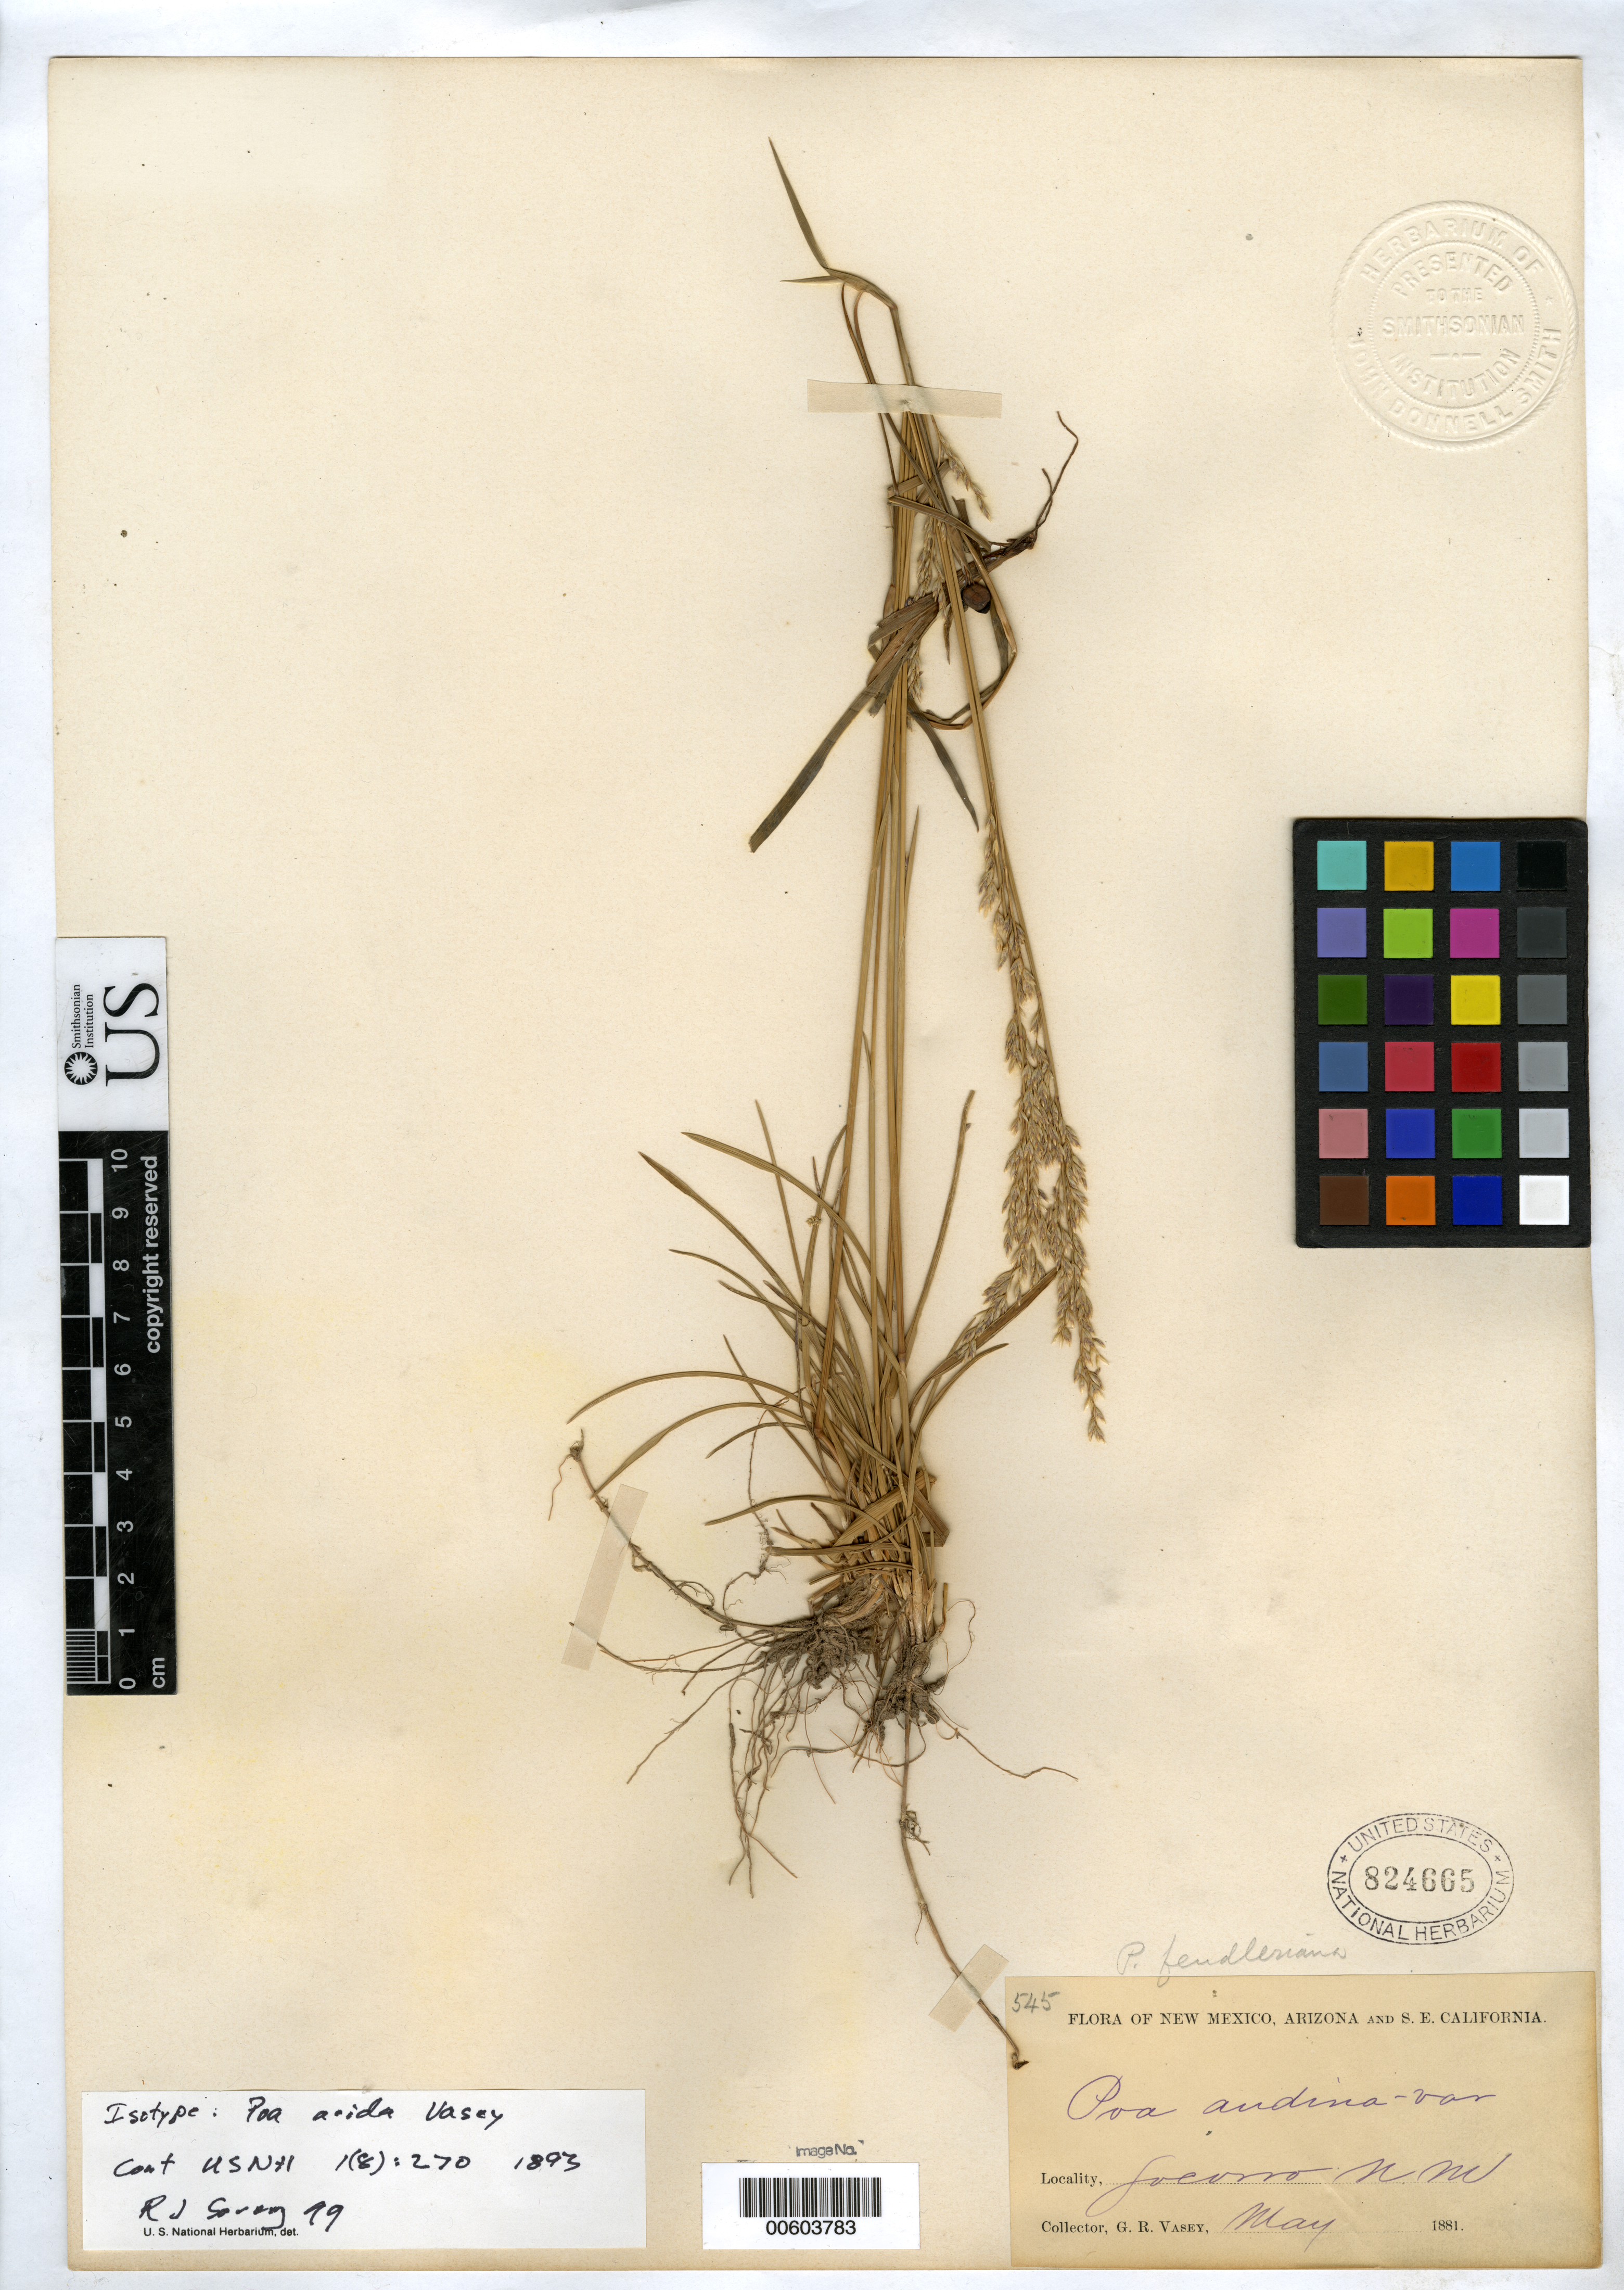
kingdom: Plantae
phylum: Tracheophyta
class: Liliopsida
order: Poales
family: Poaceae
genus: Poa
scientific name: Poa arida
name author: Vasey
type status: Isotype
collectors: G. R. Vasey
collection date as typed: May 1881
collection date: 1881-05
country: United States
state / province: New Mexico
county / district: Socorro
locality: Socorro.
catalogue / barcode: US 824665